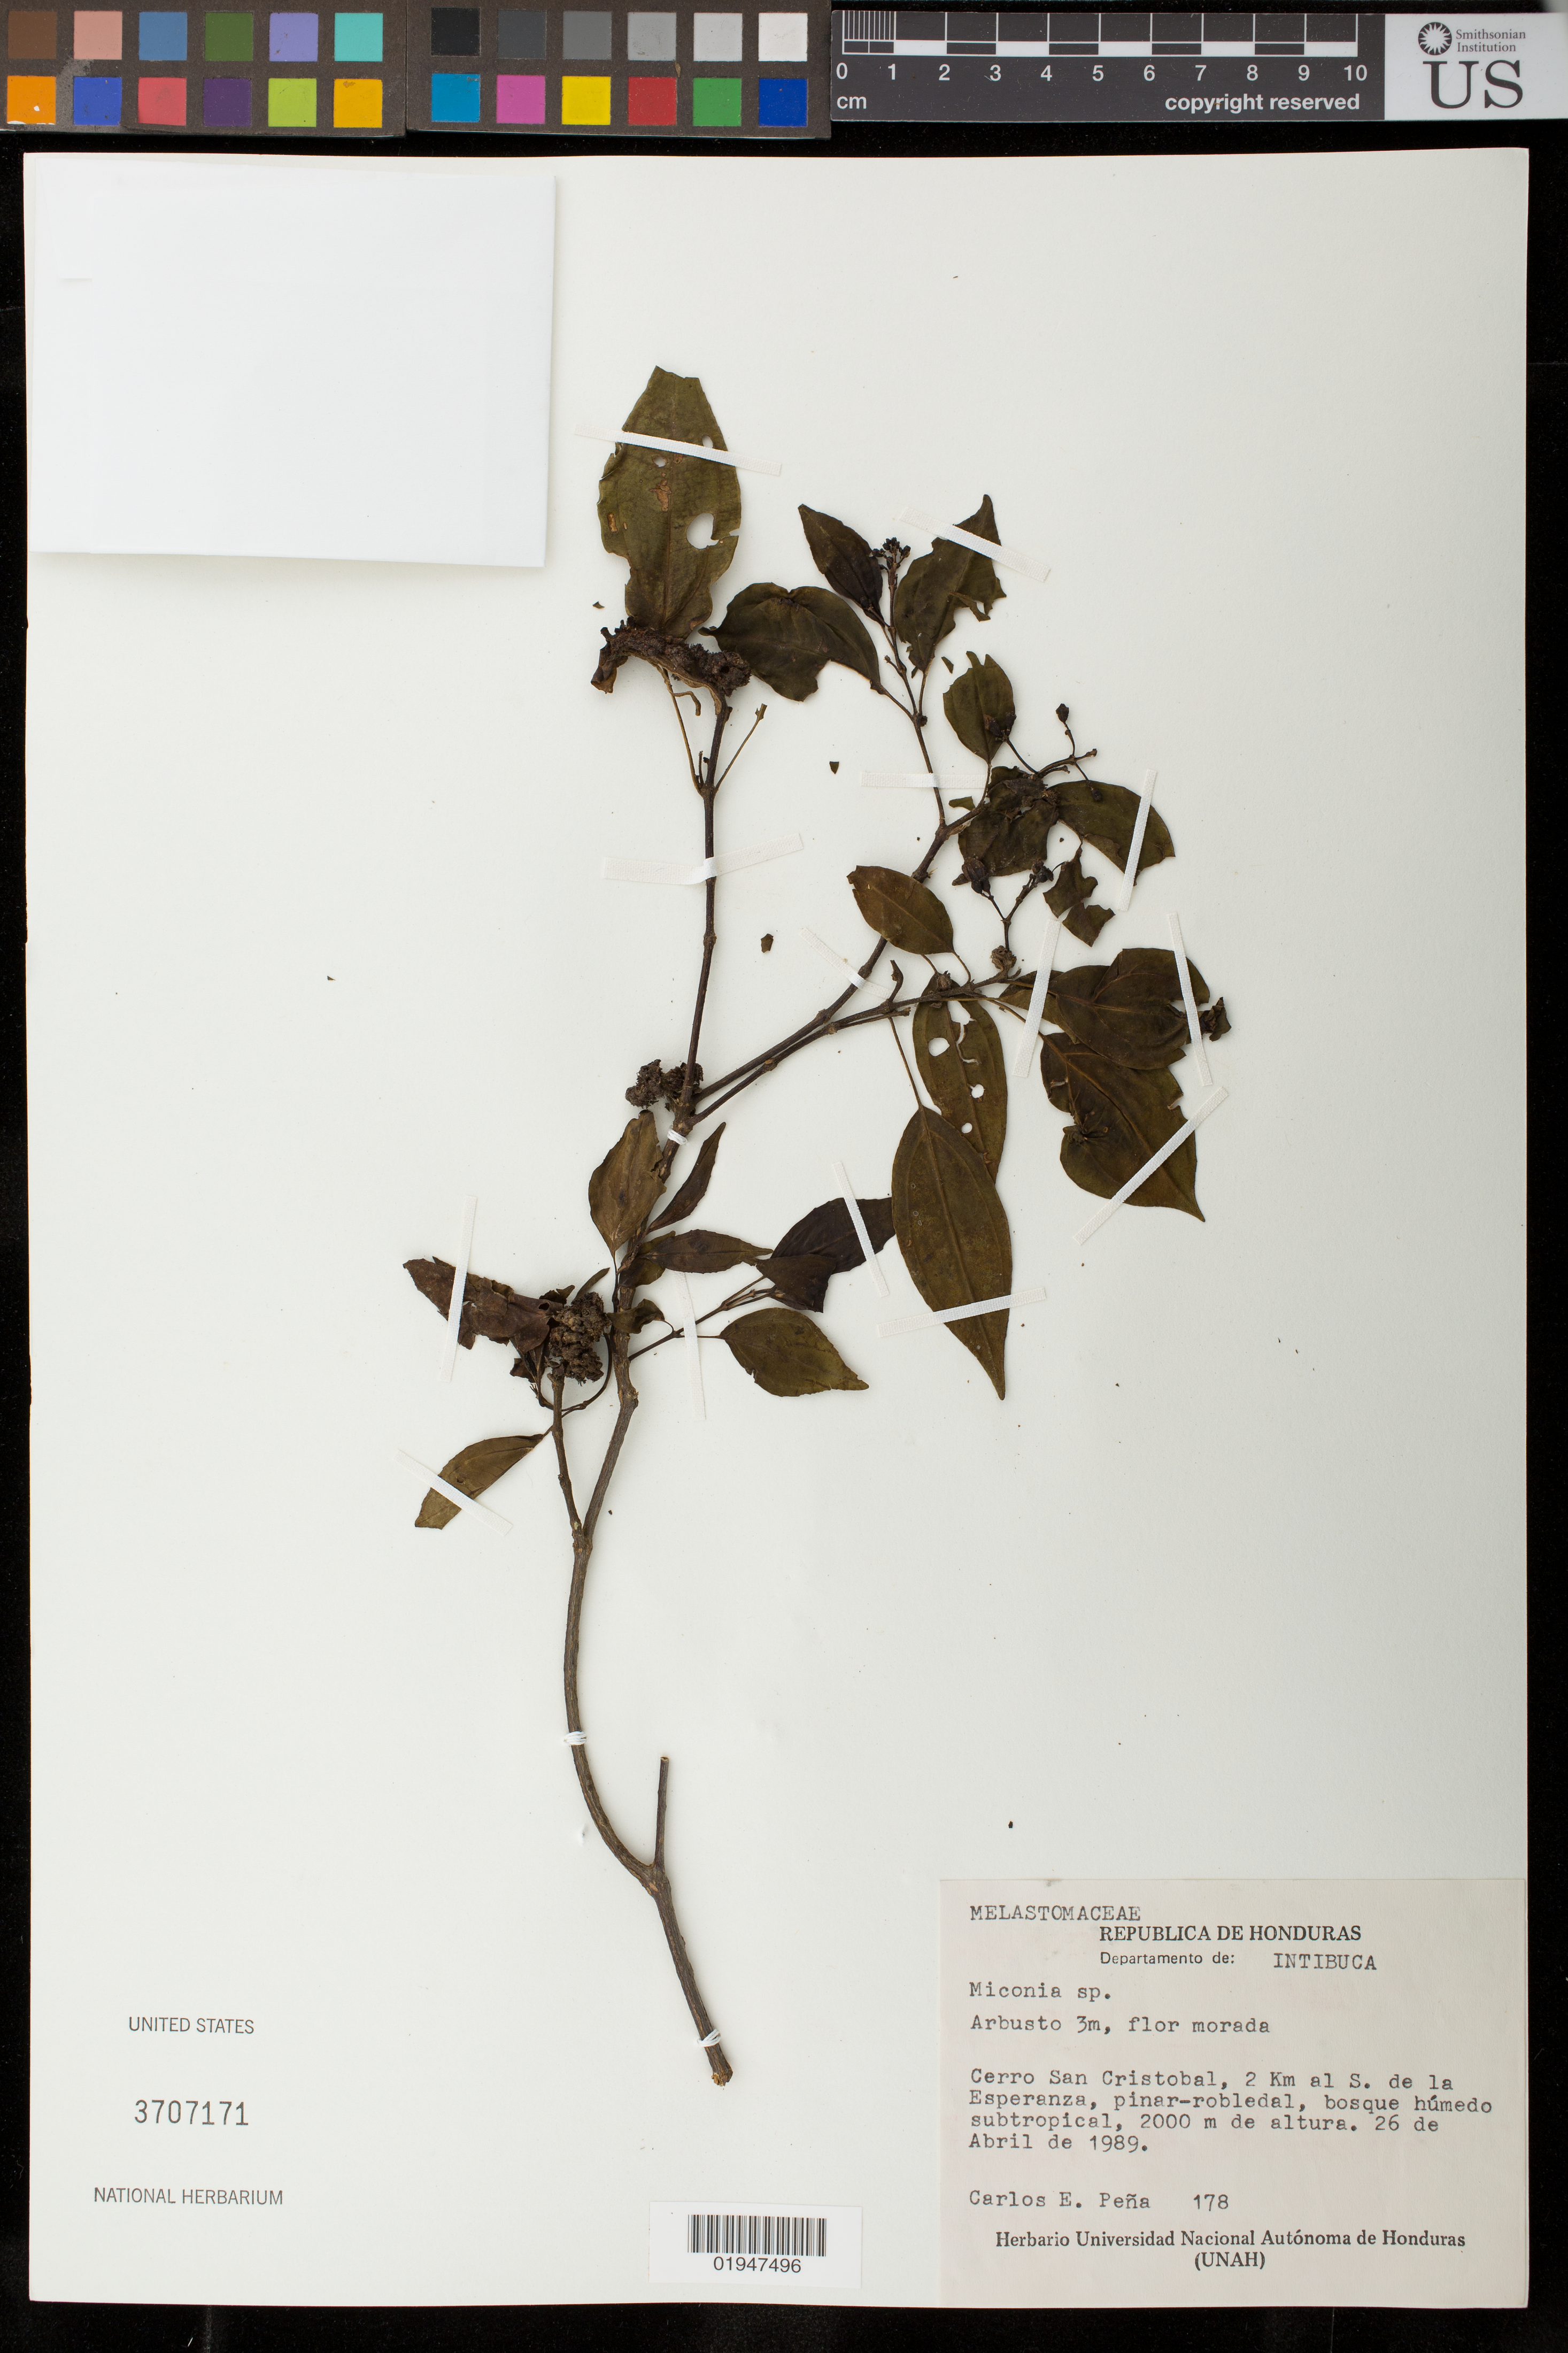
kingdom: Plantae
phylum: Tracheophyta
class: Magnoliopsida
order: Myrtales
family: Melastomataceae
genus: Miconia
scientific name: Miconia sp.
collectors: C. Peña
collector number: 178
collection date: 1989-04-26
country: Honduras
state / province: Intibuca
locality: Cerro San Cristobal, 2 km al S de la Esperanza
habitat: Pinar-robledal, bosque húmedo subtropical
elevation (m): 2000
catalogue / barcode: US 3707171